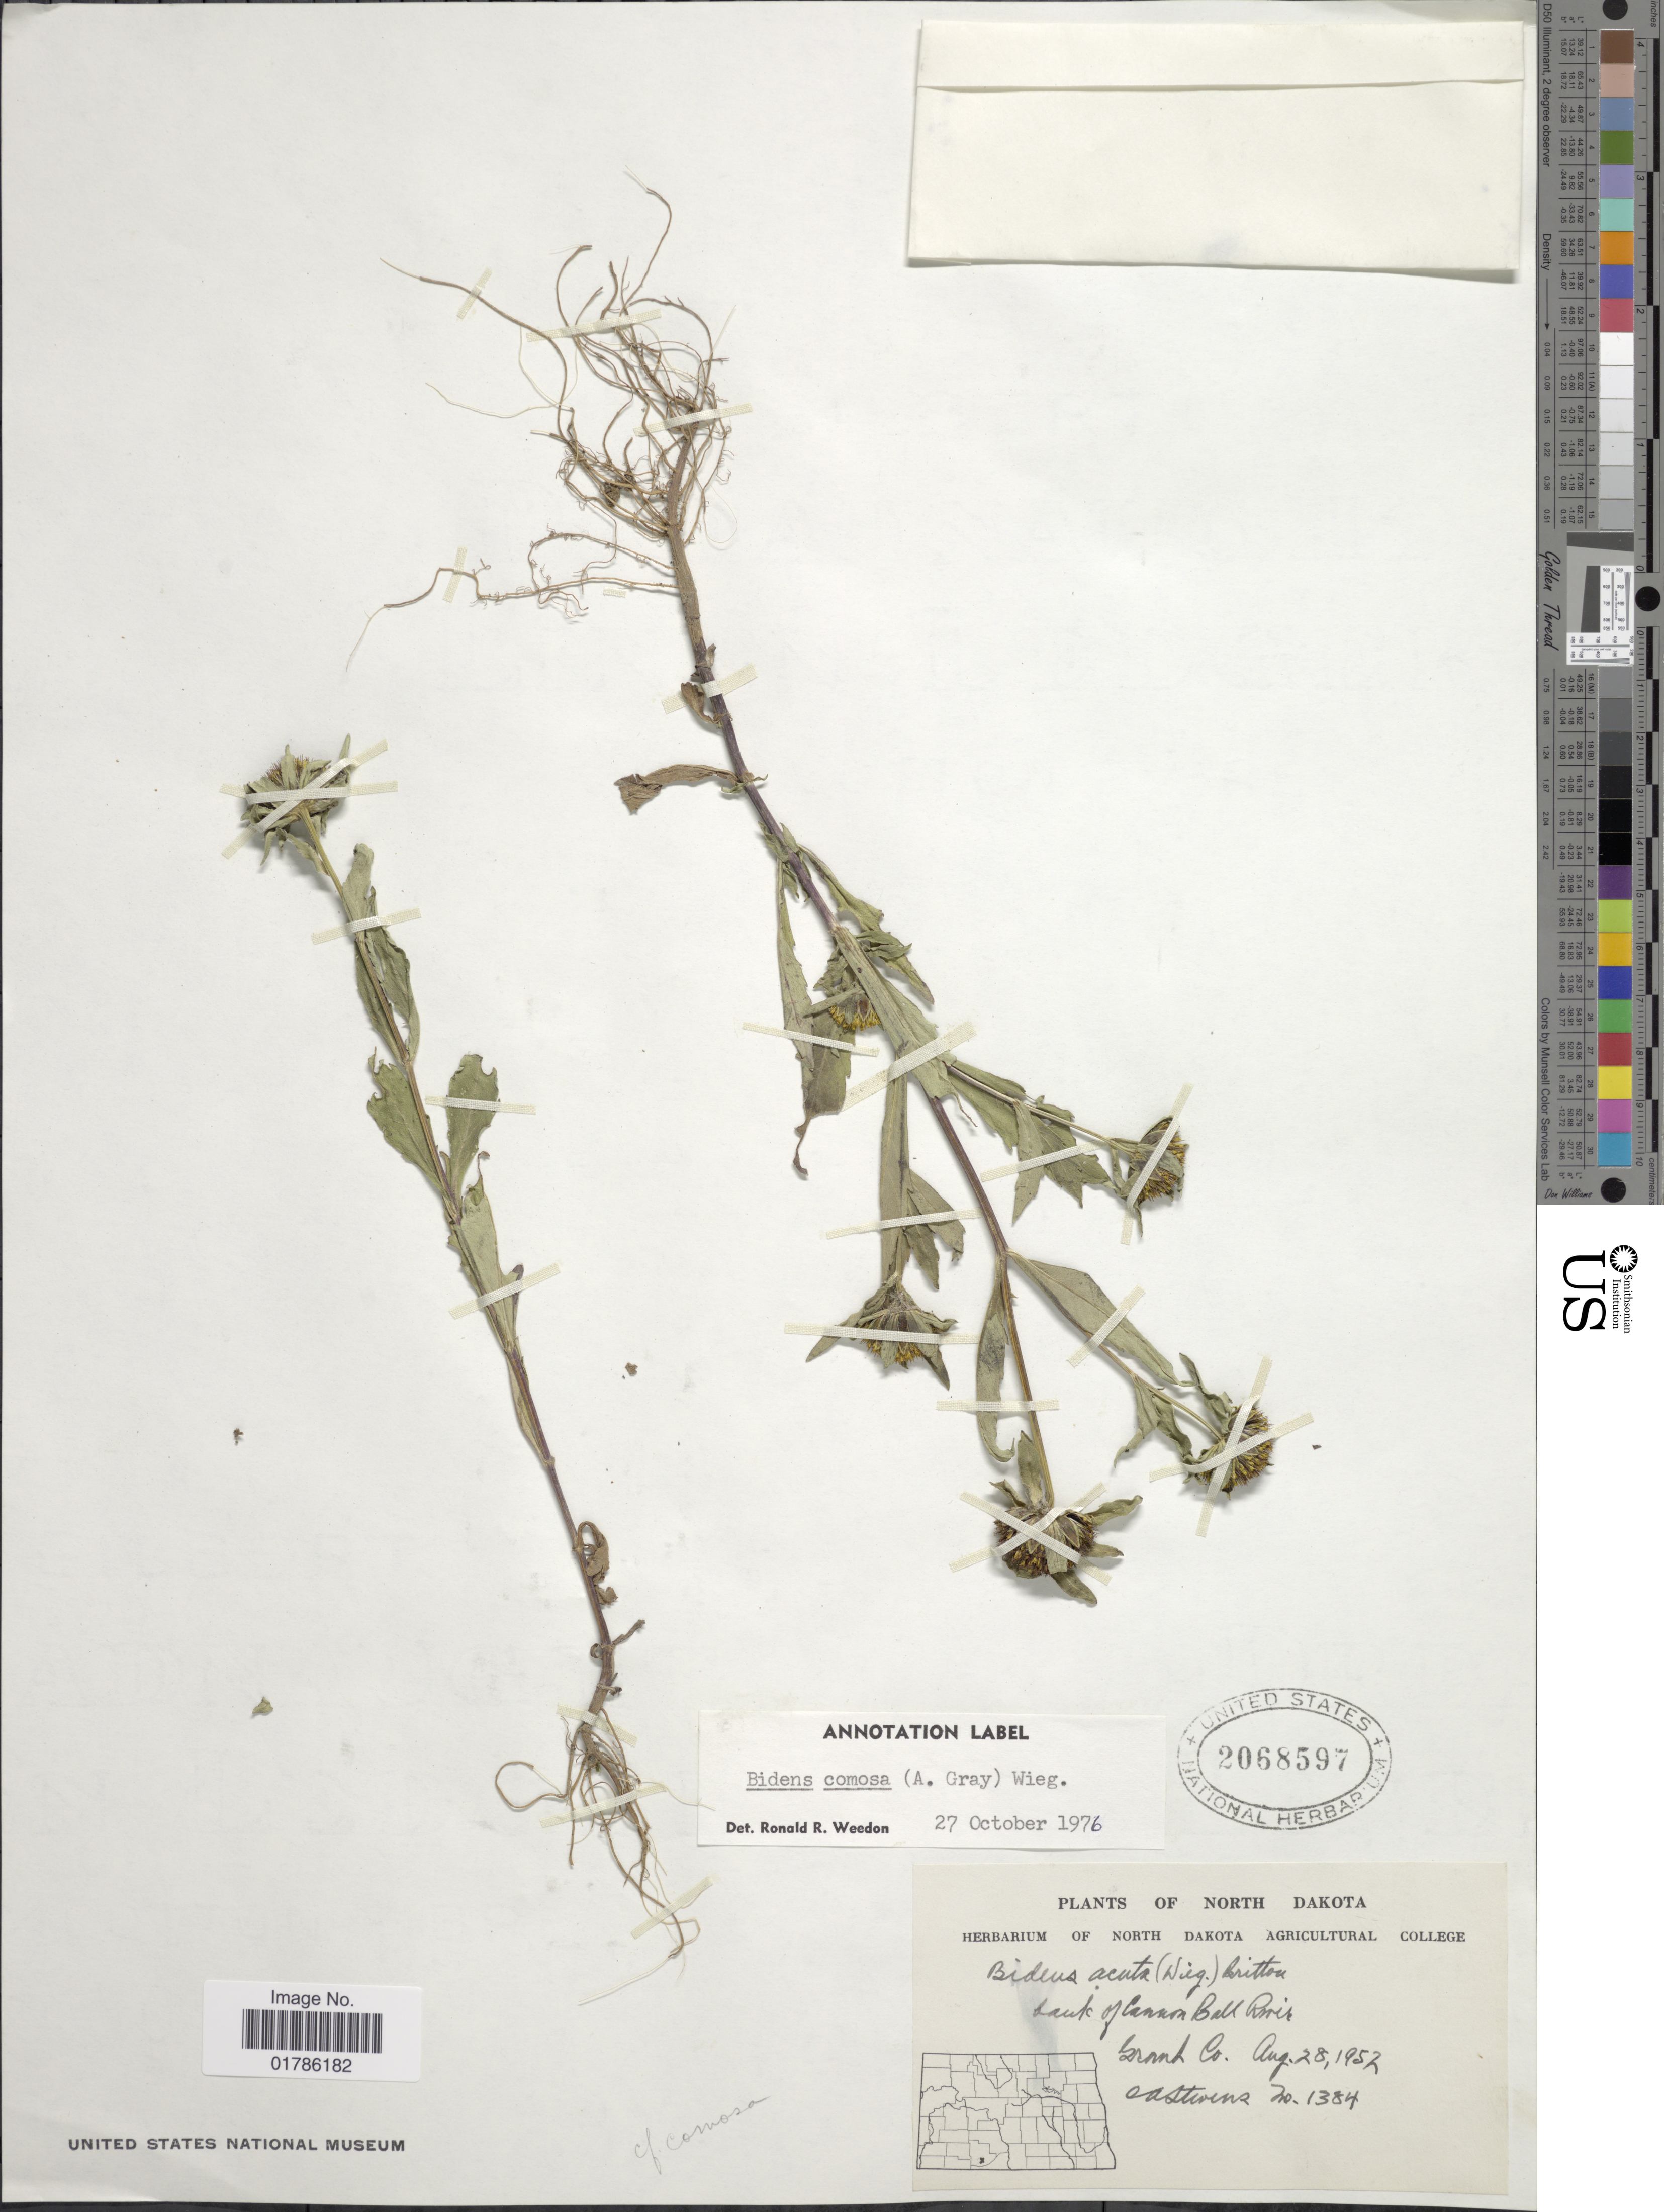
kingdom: Plantae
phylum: Tracheophyta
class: Magnoliopsida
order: Asterales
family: Asteraceae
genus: Bidens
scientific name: Bidens comosa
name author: (A. Gray) Wiegand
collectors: O. A. Stevens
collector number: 1384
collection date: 1952-08-28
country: United States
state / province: North Dakota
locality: Bank of Cannon Ball River, Grant Co.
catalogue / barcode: US 2068597